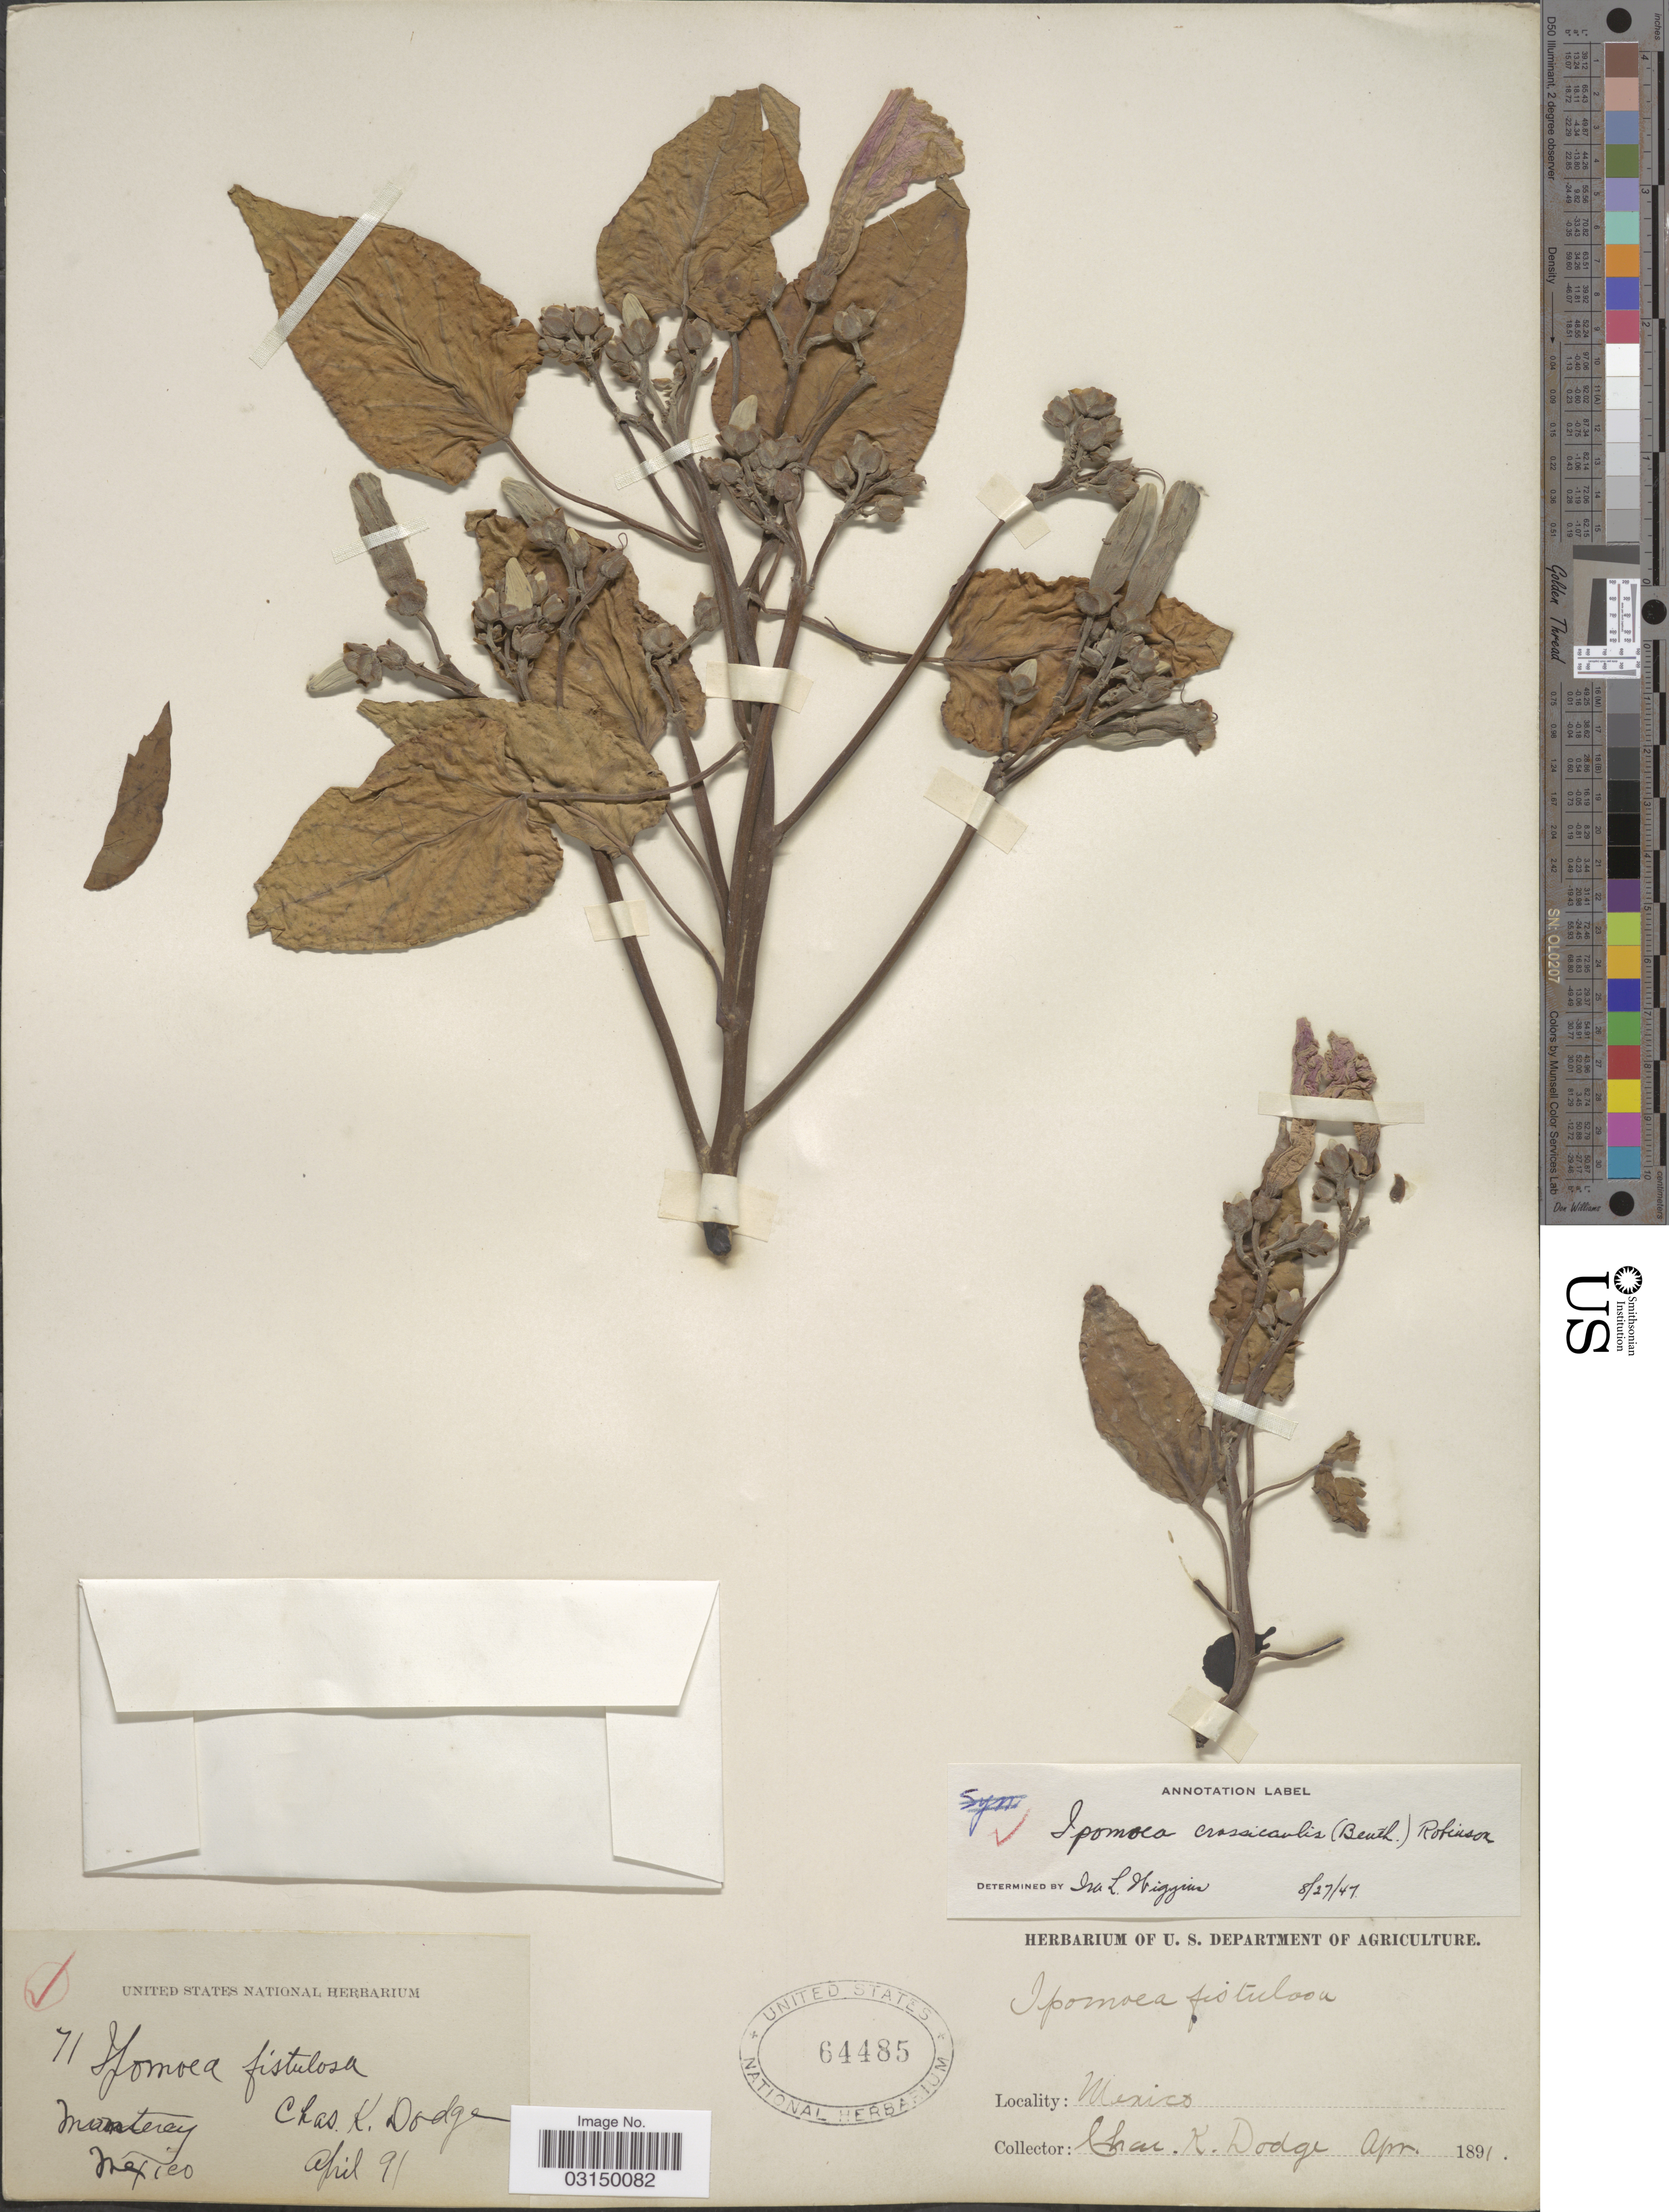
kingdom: Plantae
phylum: Tracheophyta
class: Magnoliopsida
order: Solanales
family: Convolvulaceae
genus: Ipomoea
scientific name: Ipomoea carnea subsp. fistulosa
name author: (Mart. ex Choisy) D.F. Austin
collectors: C. K. Dodge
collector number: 71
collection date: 1891-04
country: Mexico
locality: Monterey.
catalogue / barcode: US 64485